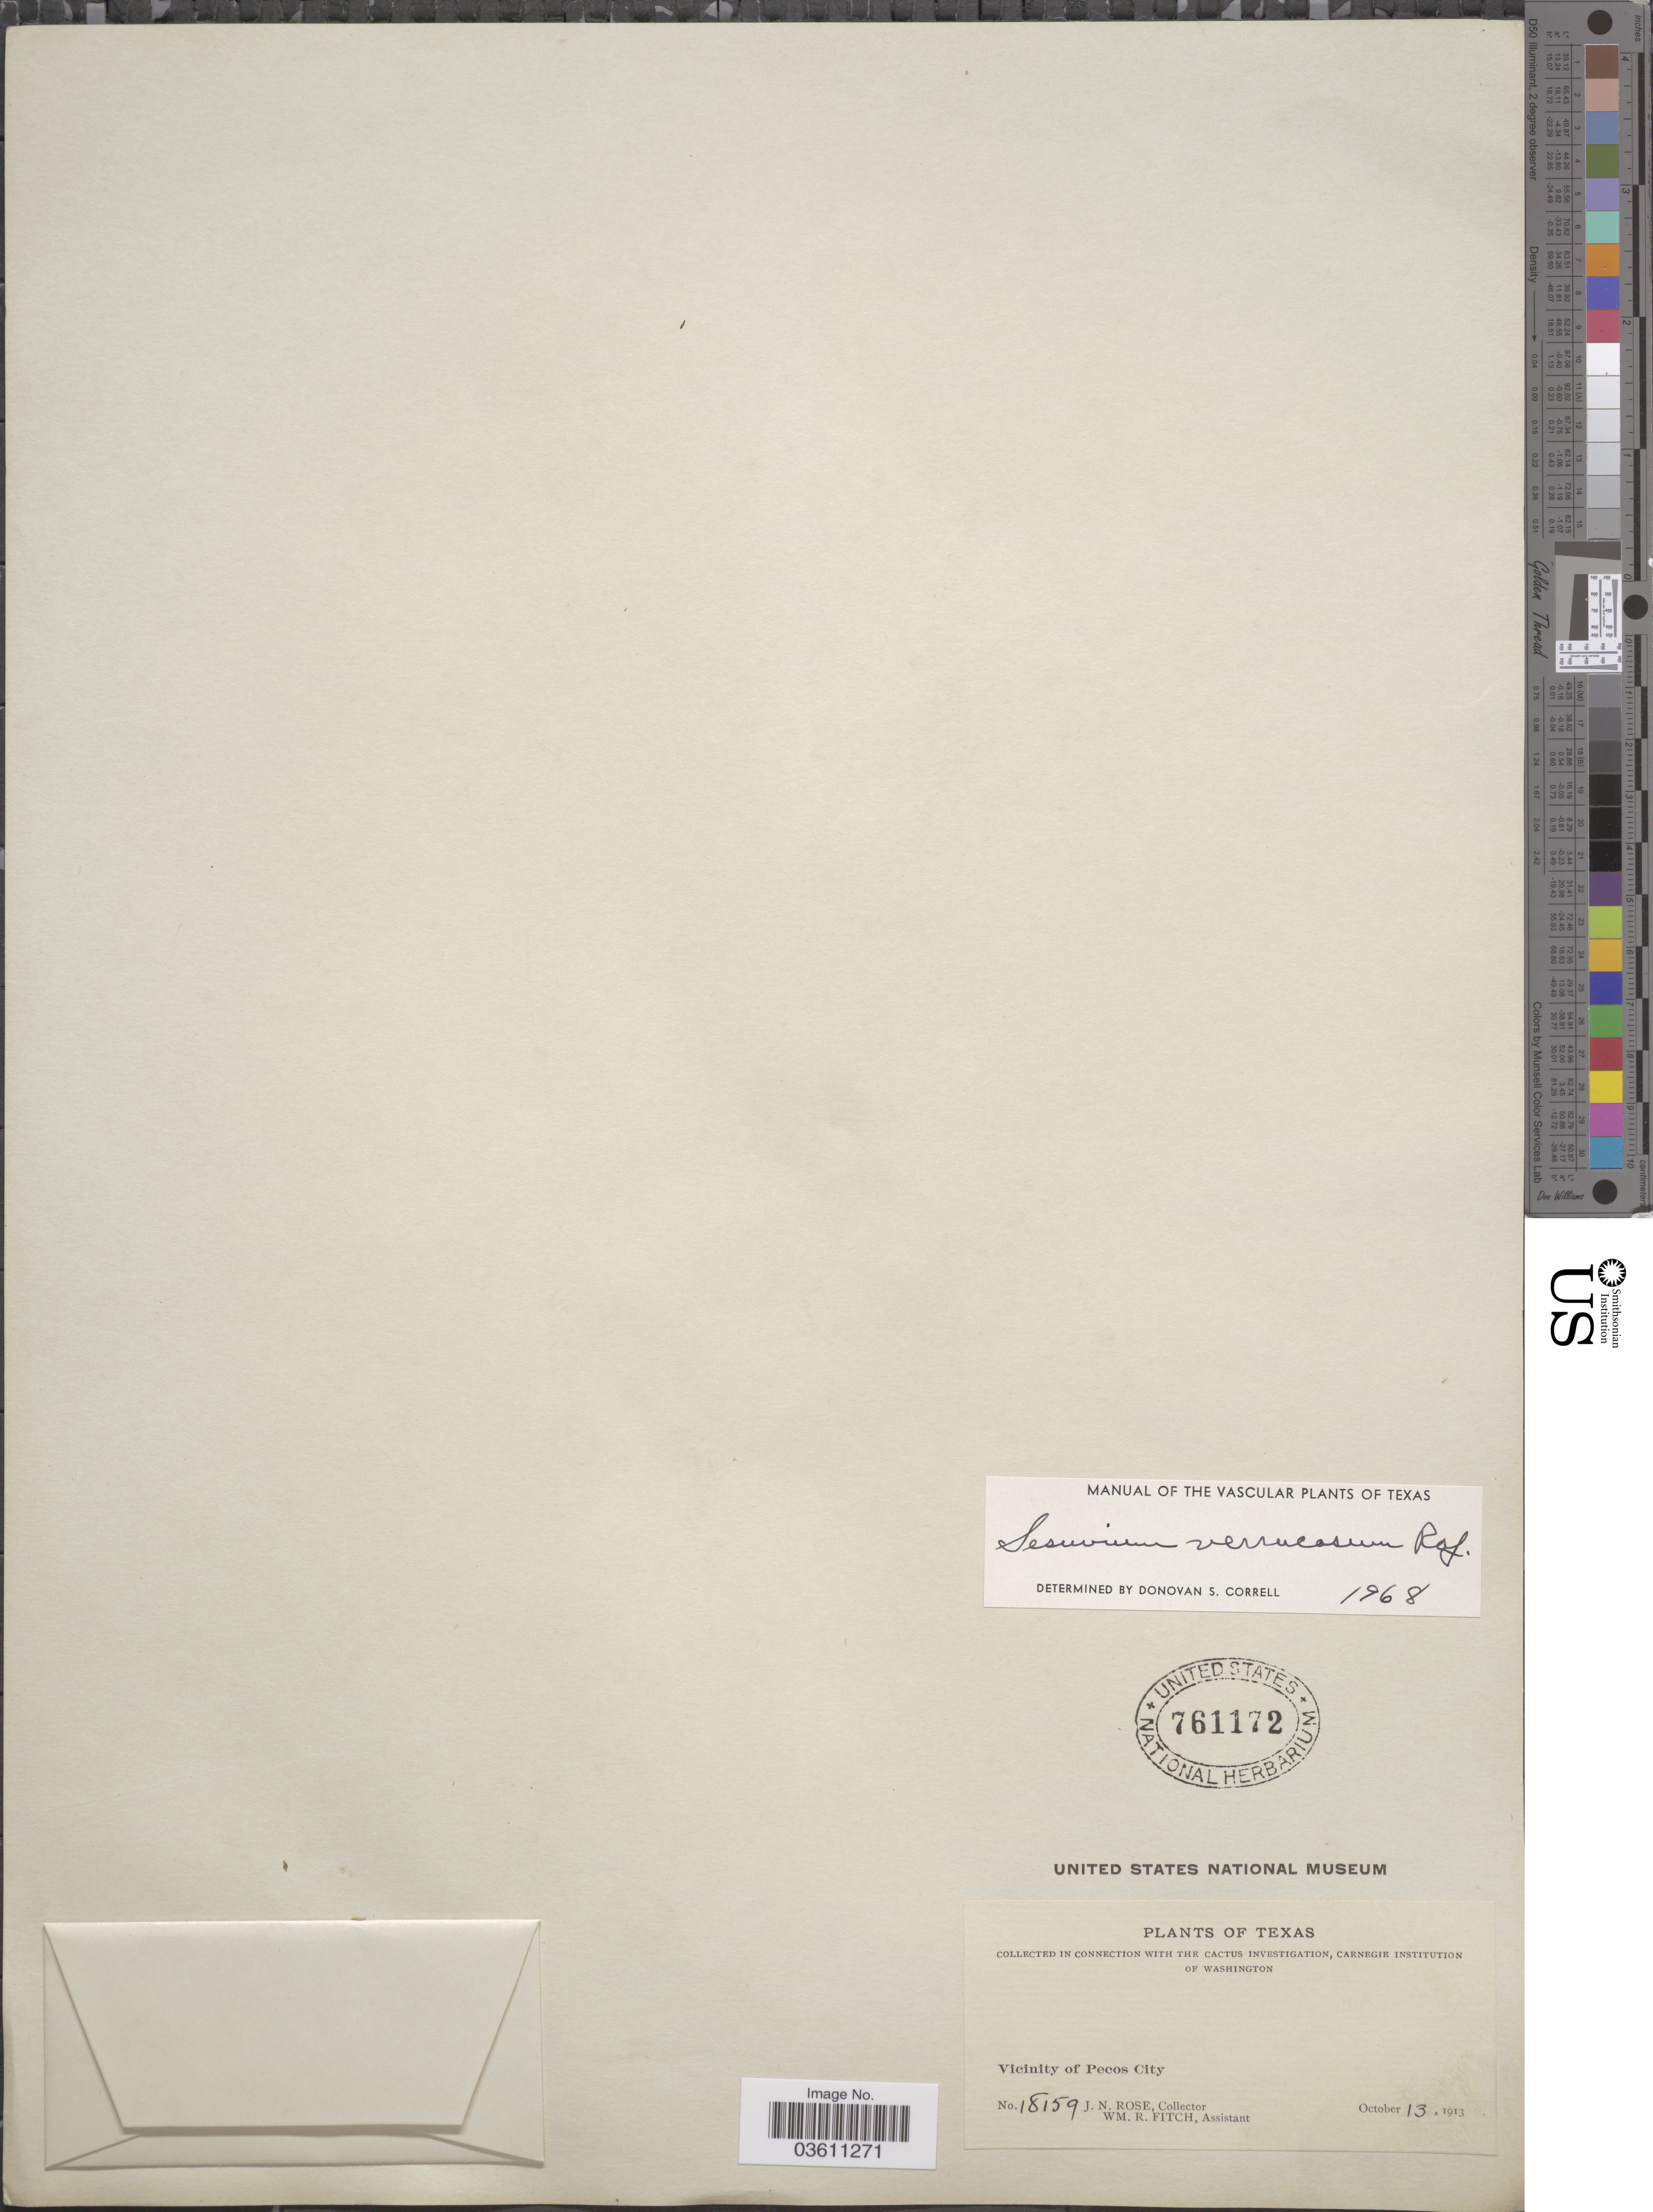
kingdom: Plantae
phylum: Tracheophyta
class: Magnoliopsida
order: Caryophyllales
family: Aizoaceae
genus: Sesuvium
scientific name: Sesuvium revolutifolium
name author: Ortega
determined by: Strong, Mark T., (BOT), Smithsonian Institution - National Museum of Natural History (UNITED STATES)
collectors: J. N. Rose & W. R. Fitch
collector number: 18159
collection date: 1913-10-13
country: United States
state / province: Texas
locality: Vicinity of Pecos City.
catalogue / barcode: US 761172